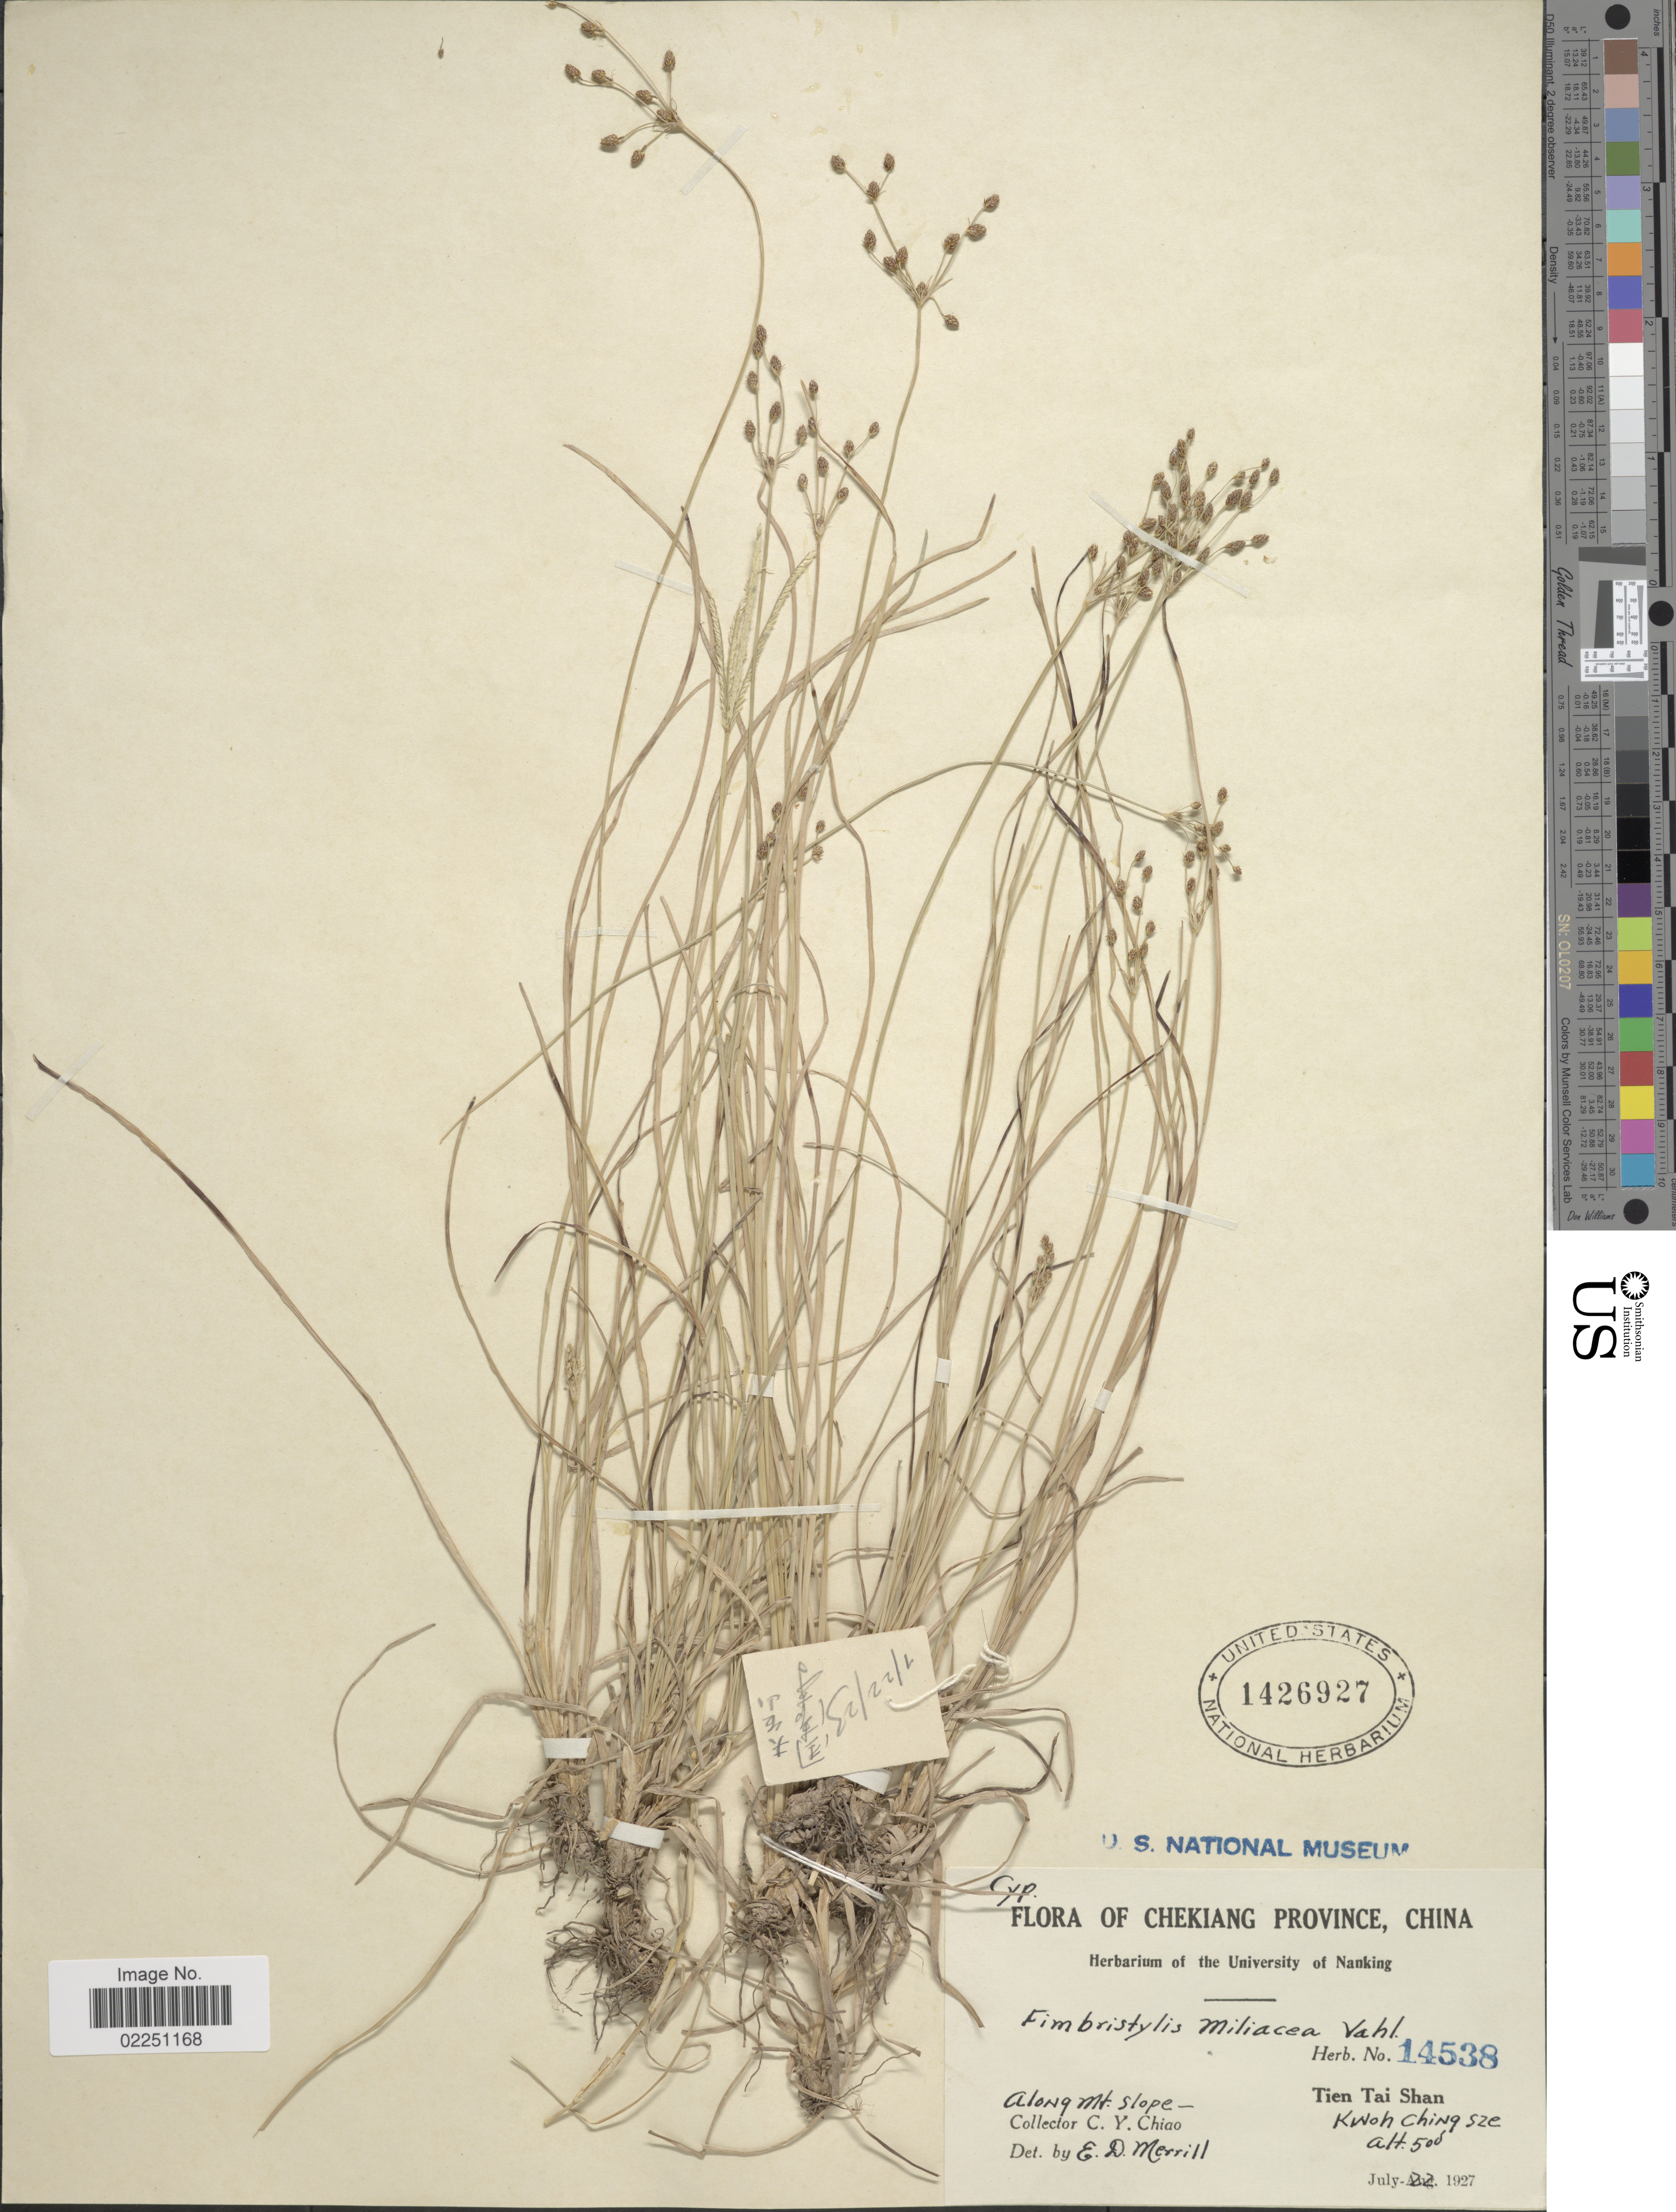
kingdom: Plantae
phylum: Tracheophyta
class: Liliopsida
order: Poales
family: Cyperaceae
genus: Fimbristylis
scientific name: Fimbristylis sp.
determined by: Strong, Mark T., (BOT), Smithsonian Institution - National Museum of Natural History (UNITED STATES)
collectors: C. Y. Chiao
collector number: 14538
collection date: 1927-07-22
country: China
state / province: Zhejiang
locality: Chekiang Province. Along Mt. slope. Tien Tai Shan. Kwoh Ching Sze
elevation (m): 152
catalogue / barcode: US 1426927